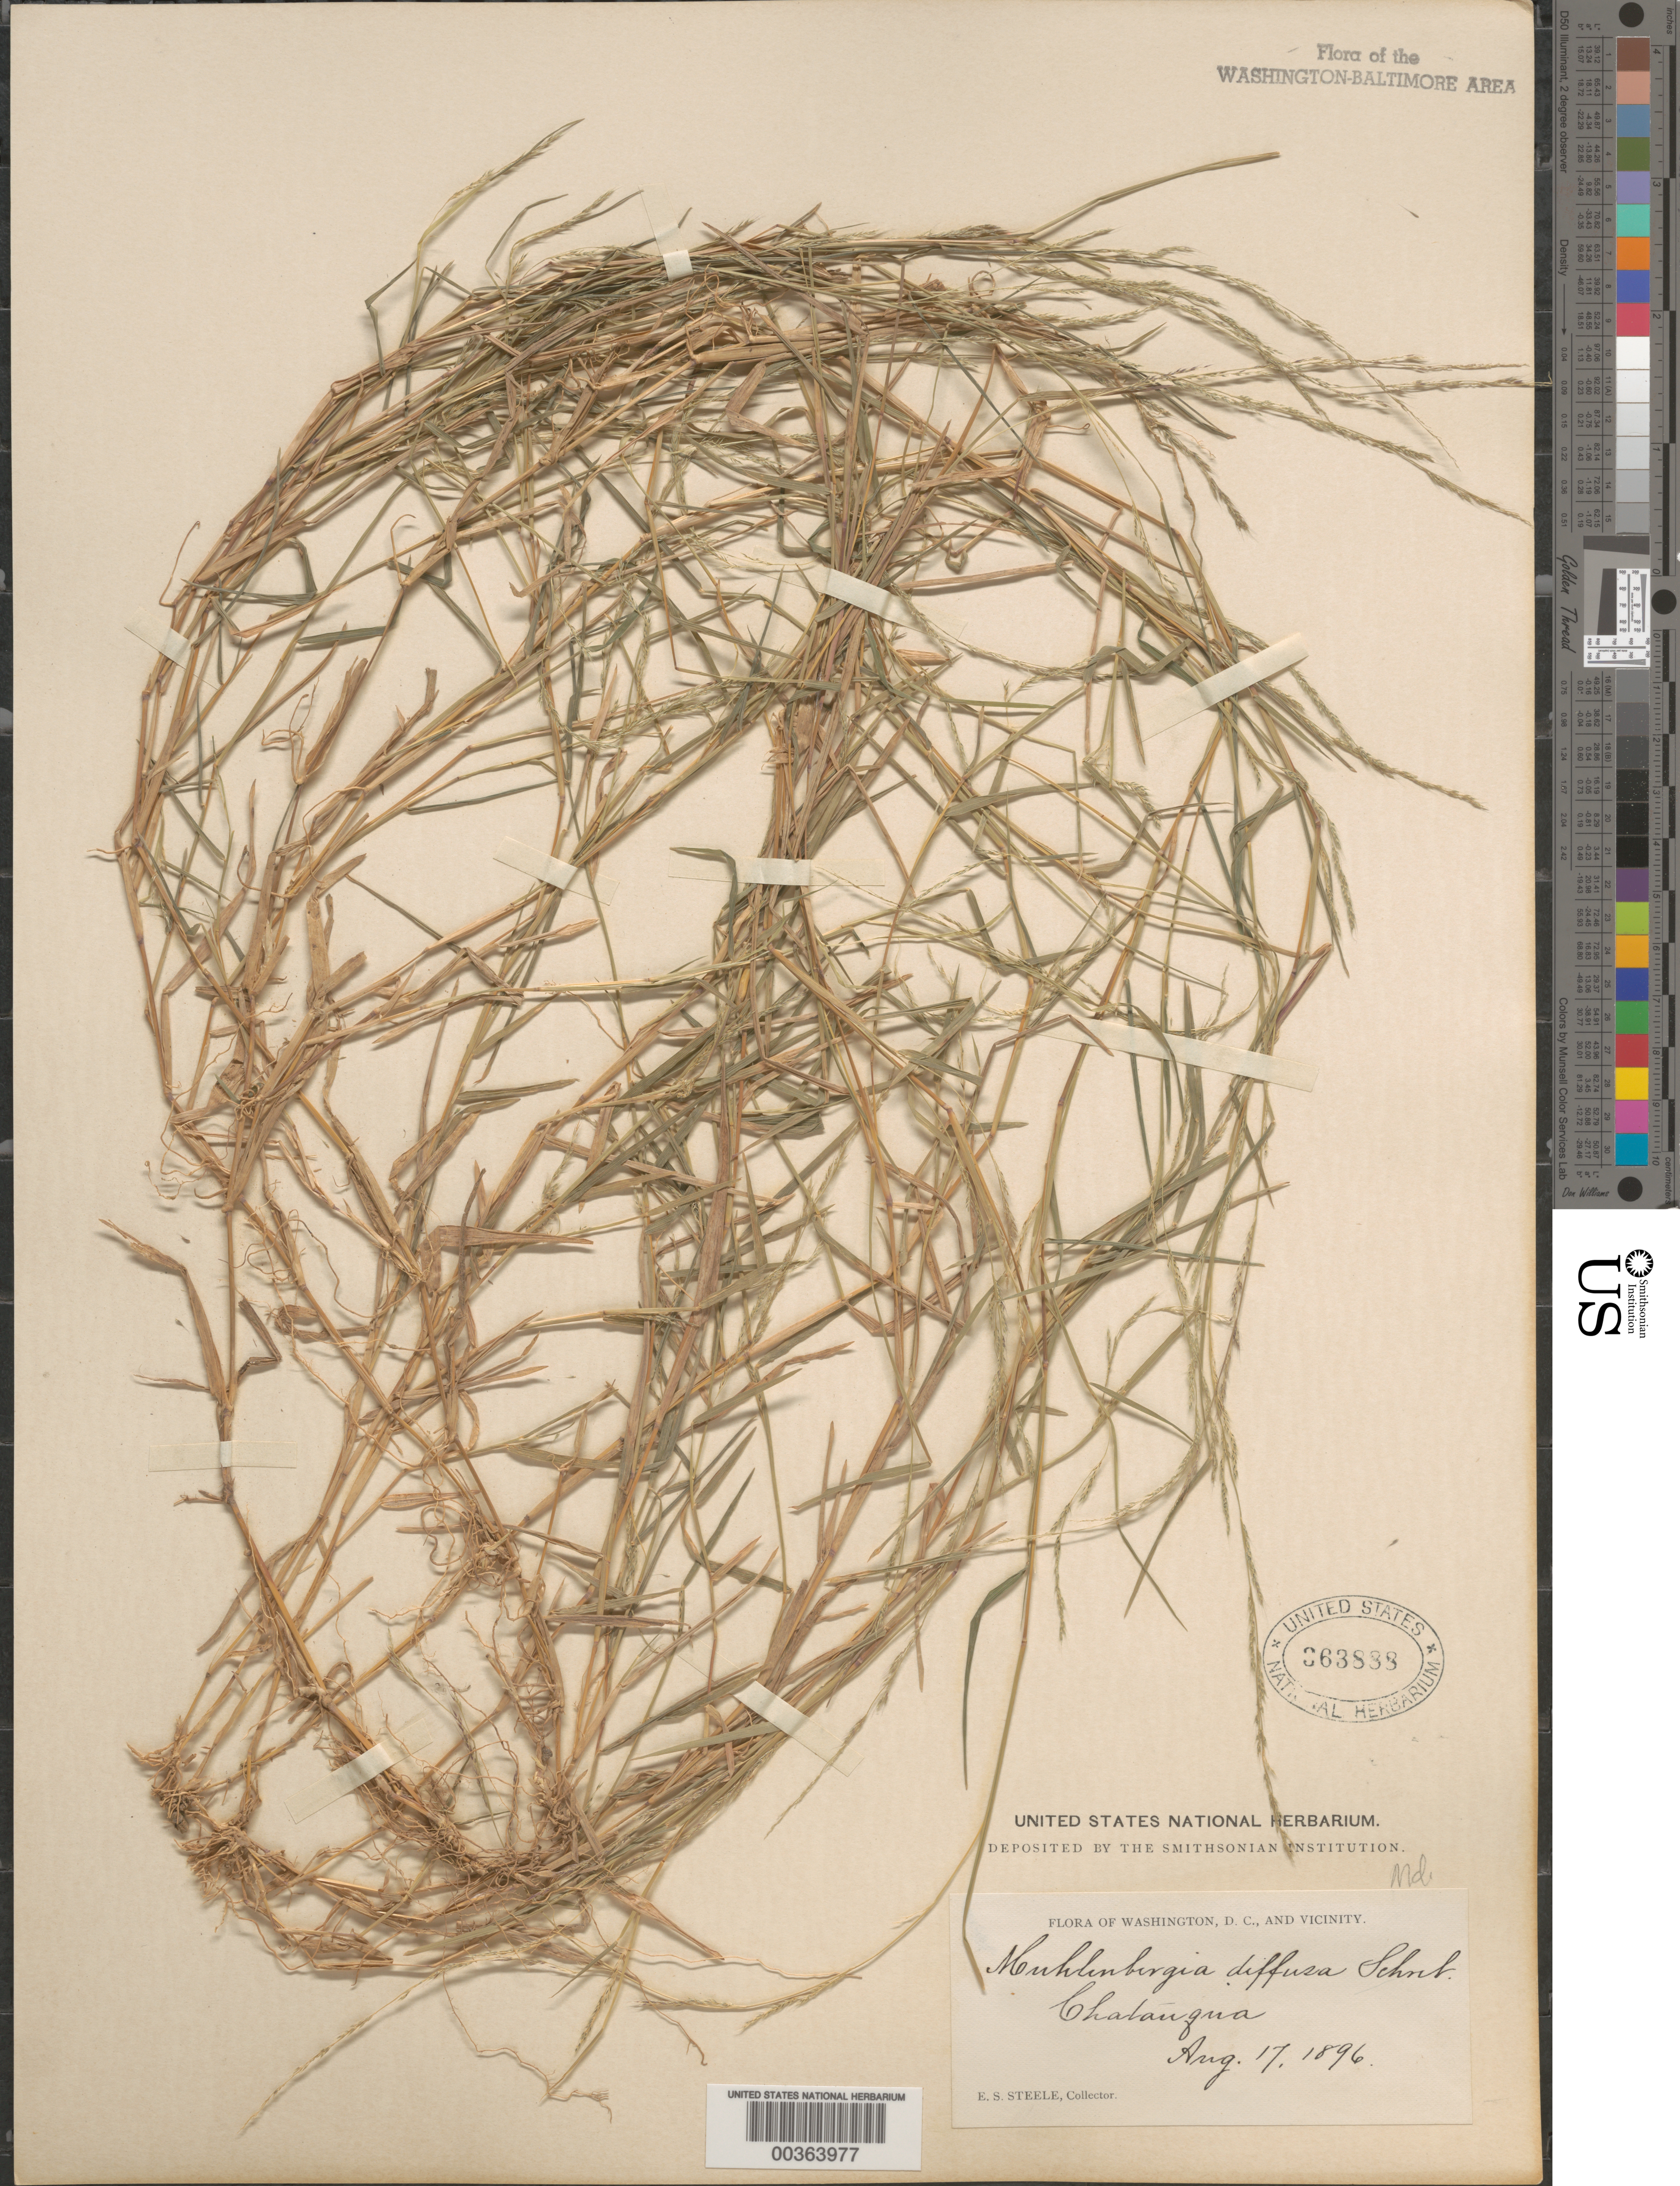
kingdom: Plantae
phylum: Tracheophyta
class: Liliopsida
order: Poales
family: Poaceae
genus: Muhlenbergia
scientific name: Muhlenbergia schreberi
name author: J.F. Gmel.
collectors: E. Steele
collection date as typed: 17 Aug 1896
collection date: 1896-08-17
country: United States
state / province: Maryland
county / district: Montgomery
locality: Chatauqua C. & O. Canal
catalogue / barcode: US 363888